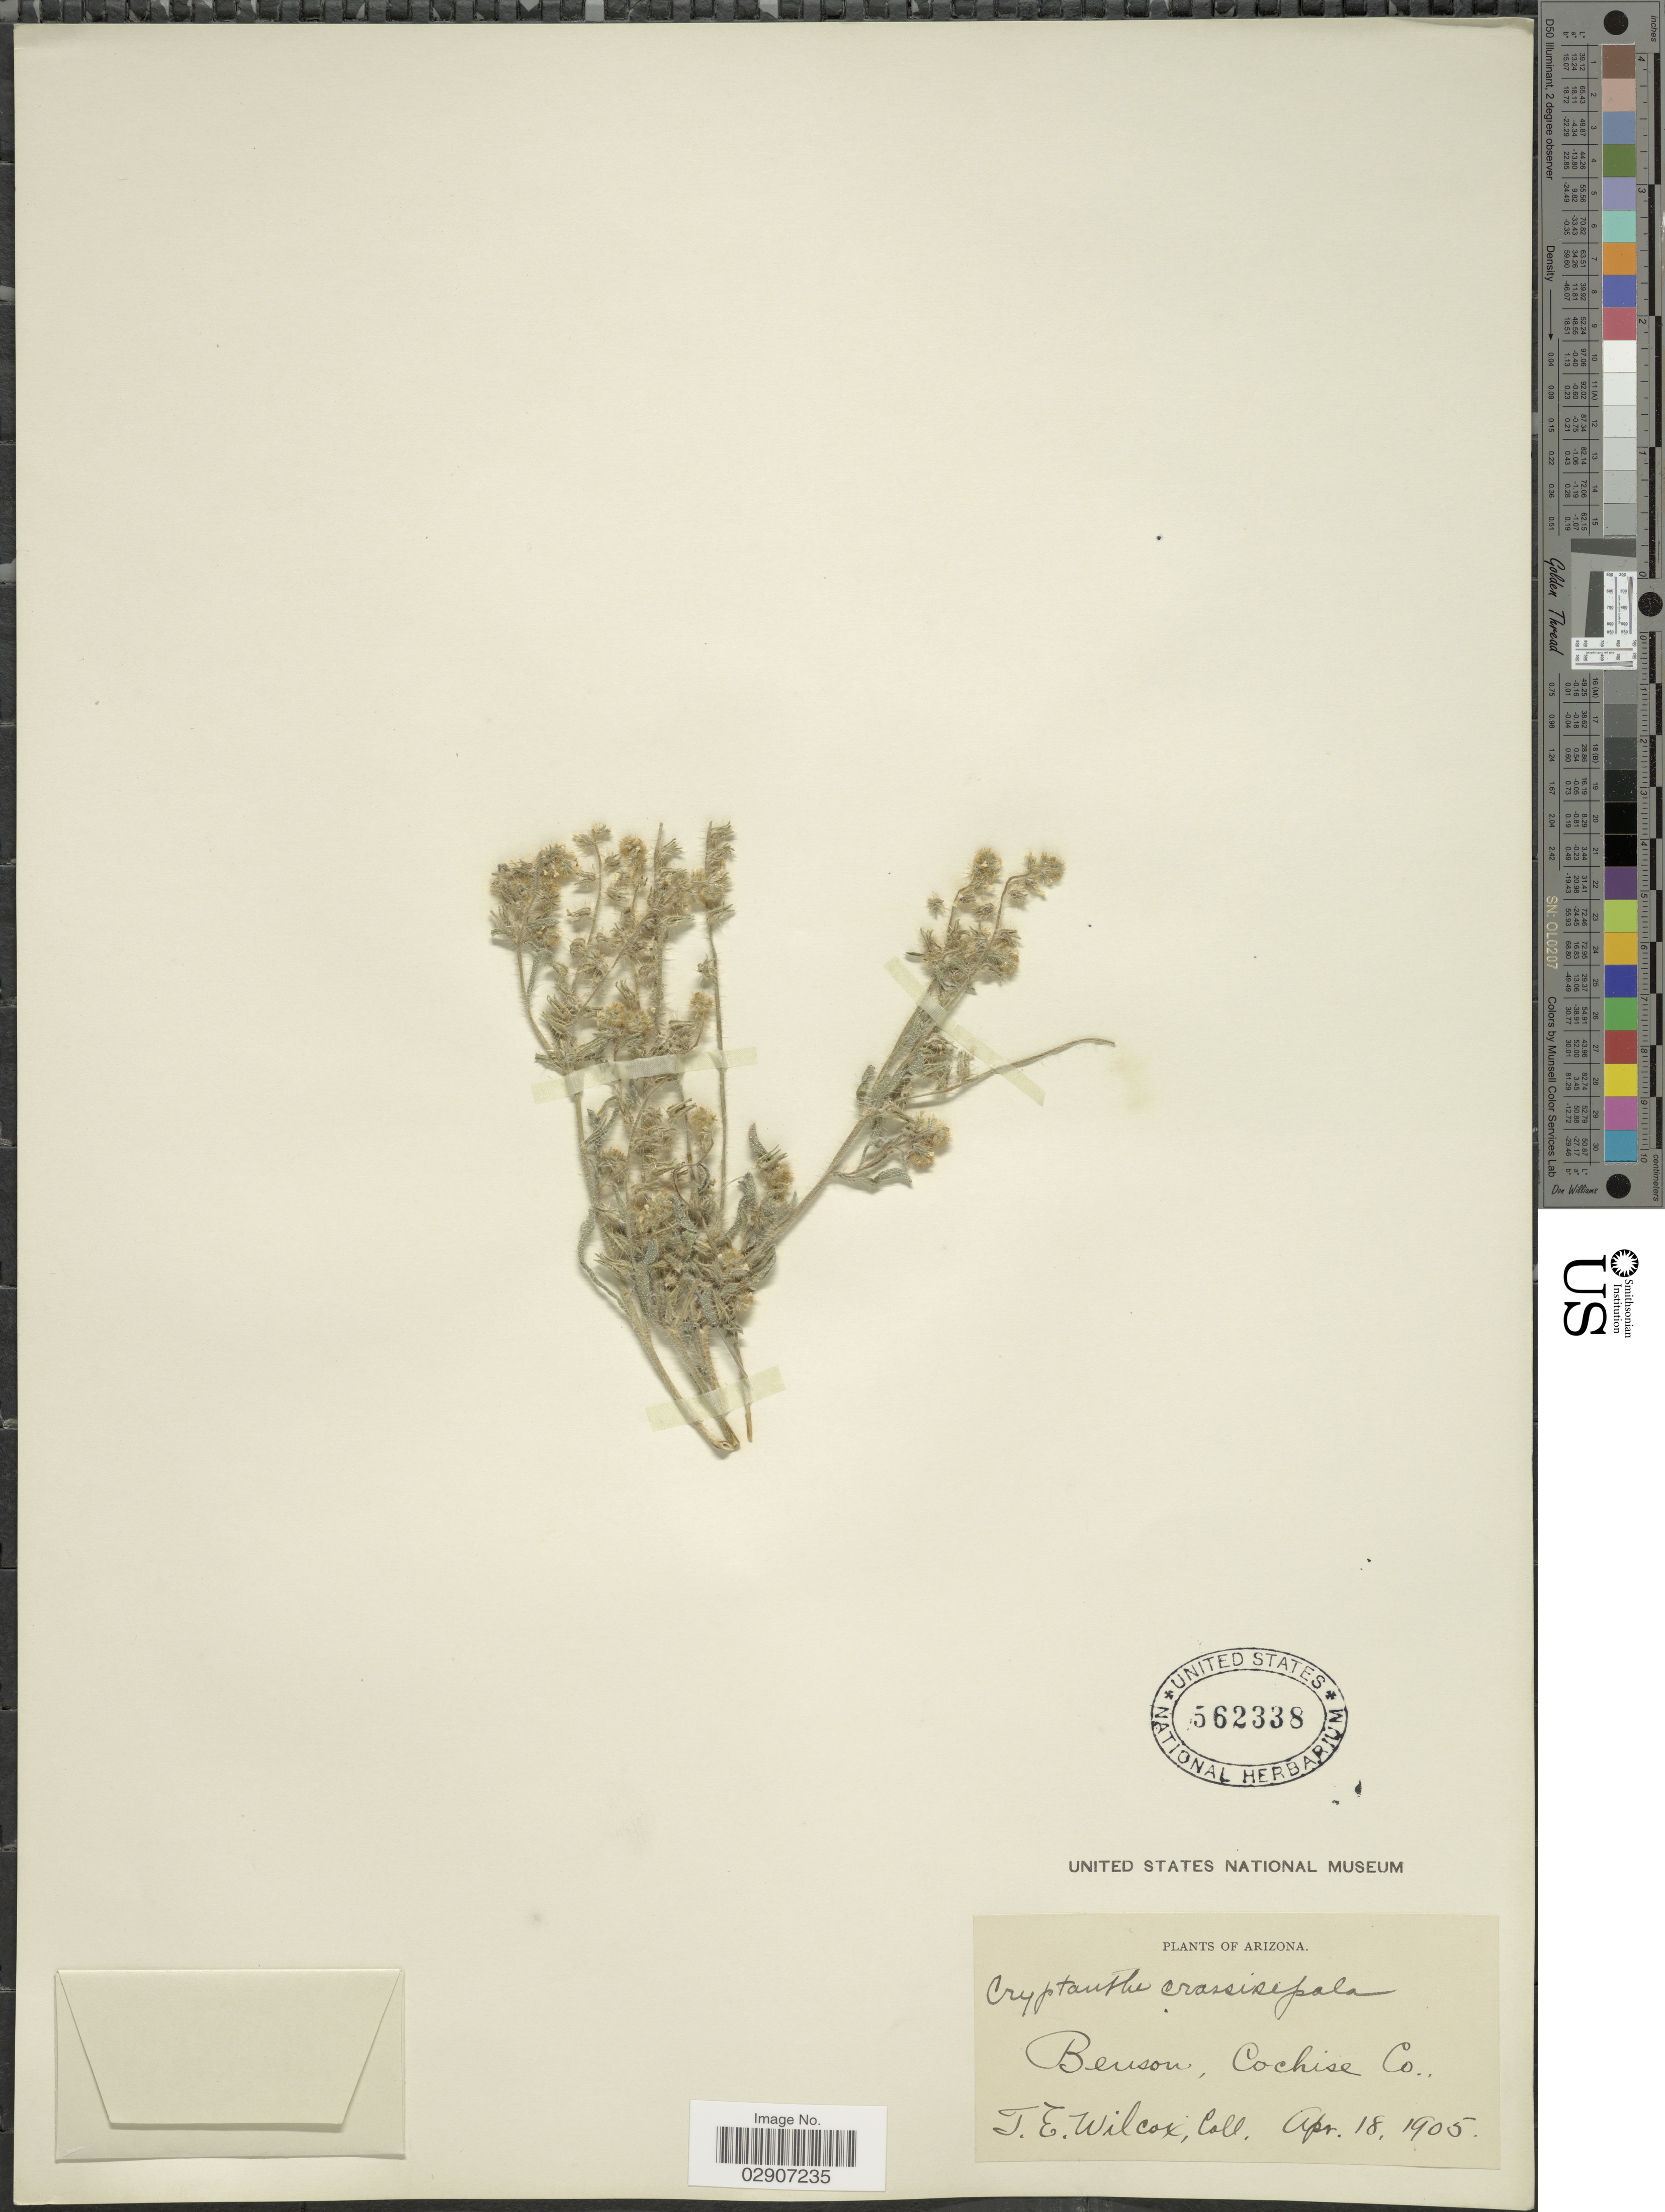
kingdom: Plantae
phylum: Tracheophyta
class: Magnoliopsida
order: Boraginales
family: Boraginaceae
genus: Cryptantha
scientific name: Cryptantha crassisepala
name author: (Torr. & A. Gray) Greene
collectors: T. E. Wilcox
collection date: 1905-04-18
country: United States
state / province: Arizona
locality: Benson, Cochise Co.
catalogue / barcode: US 562338